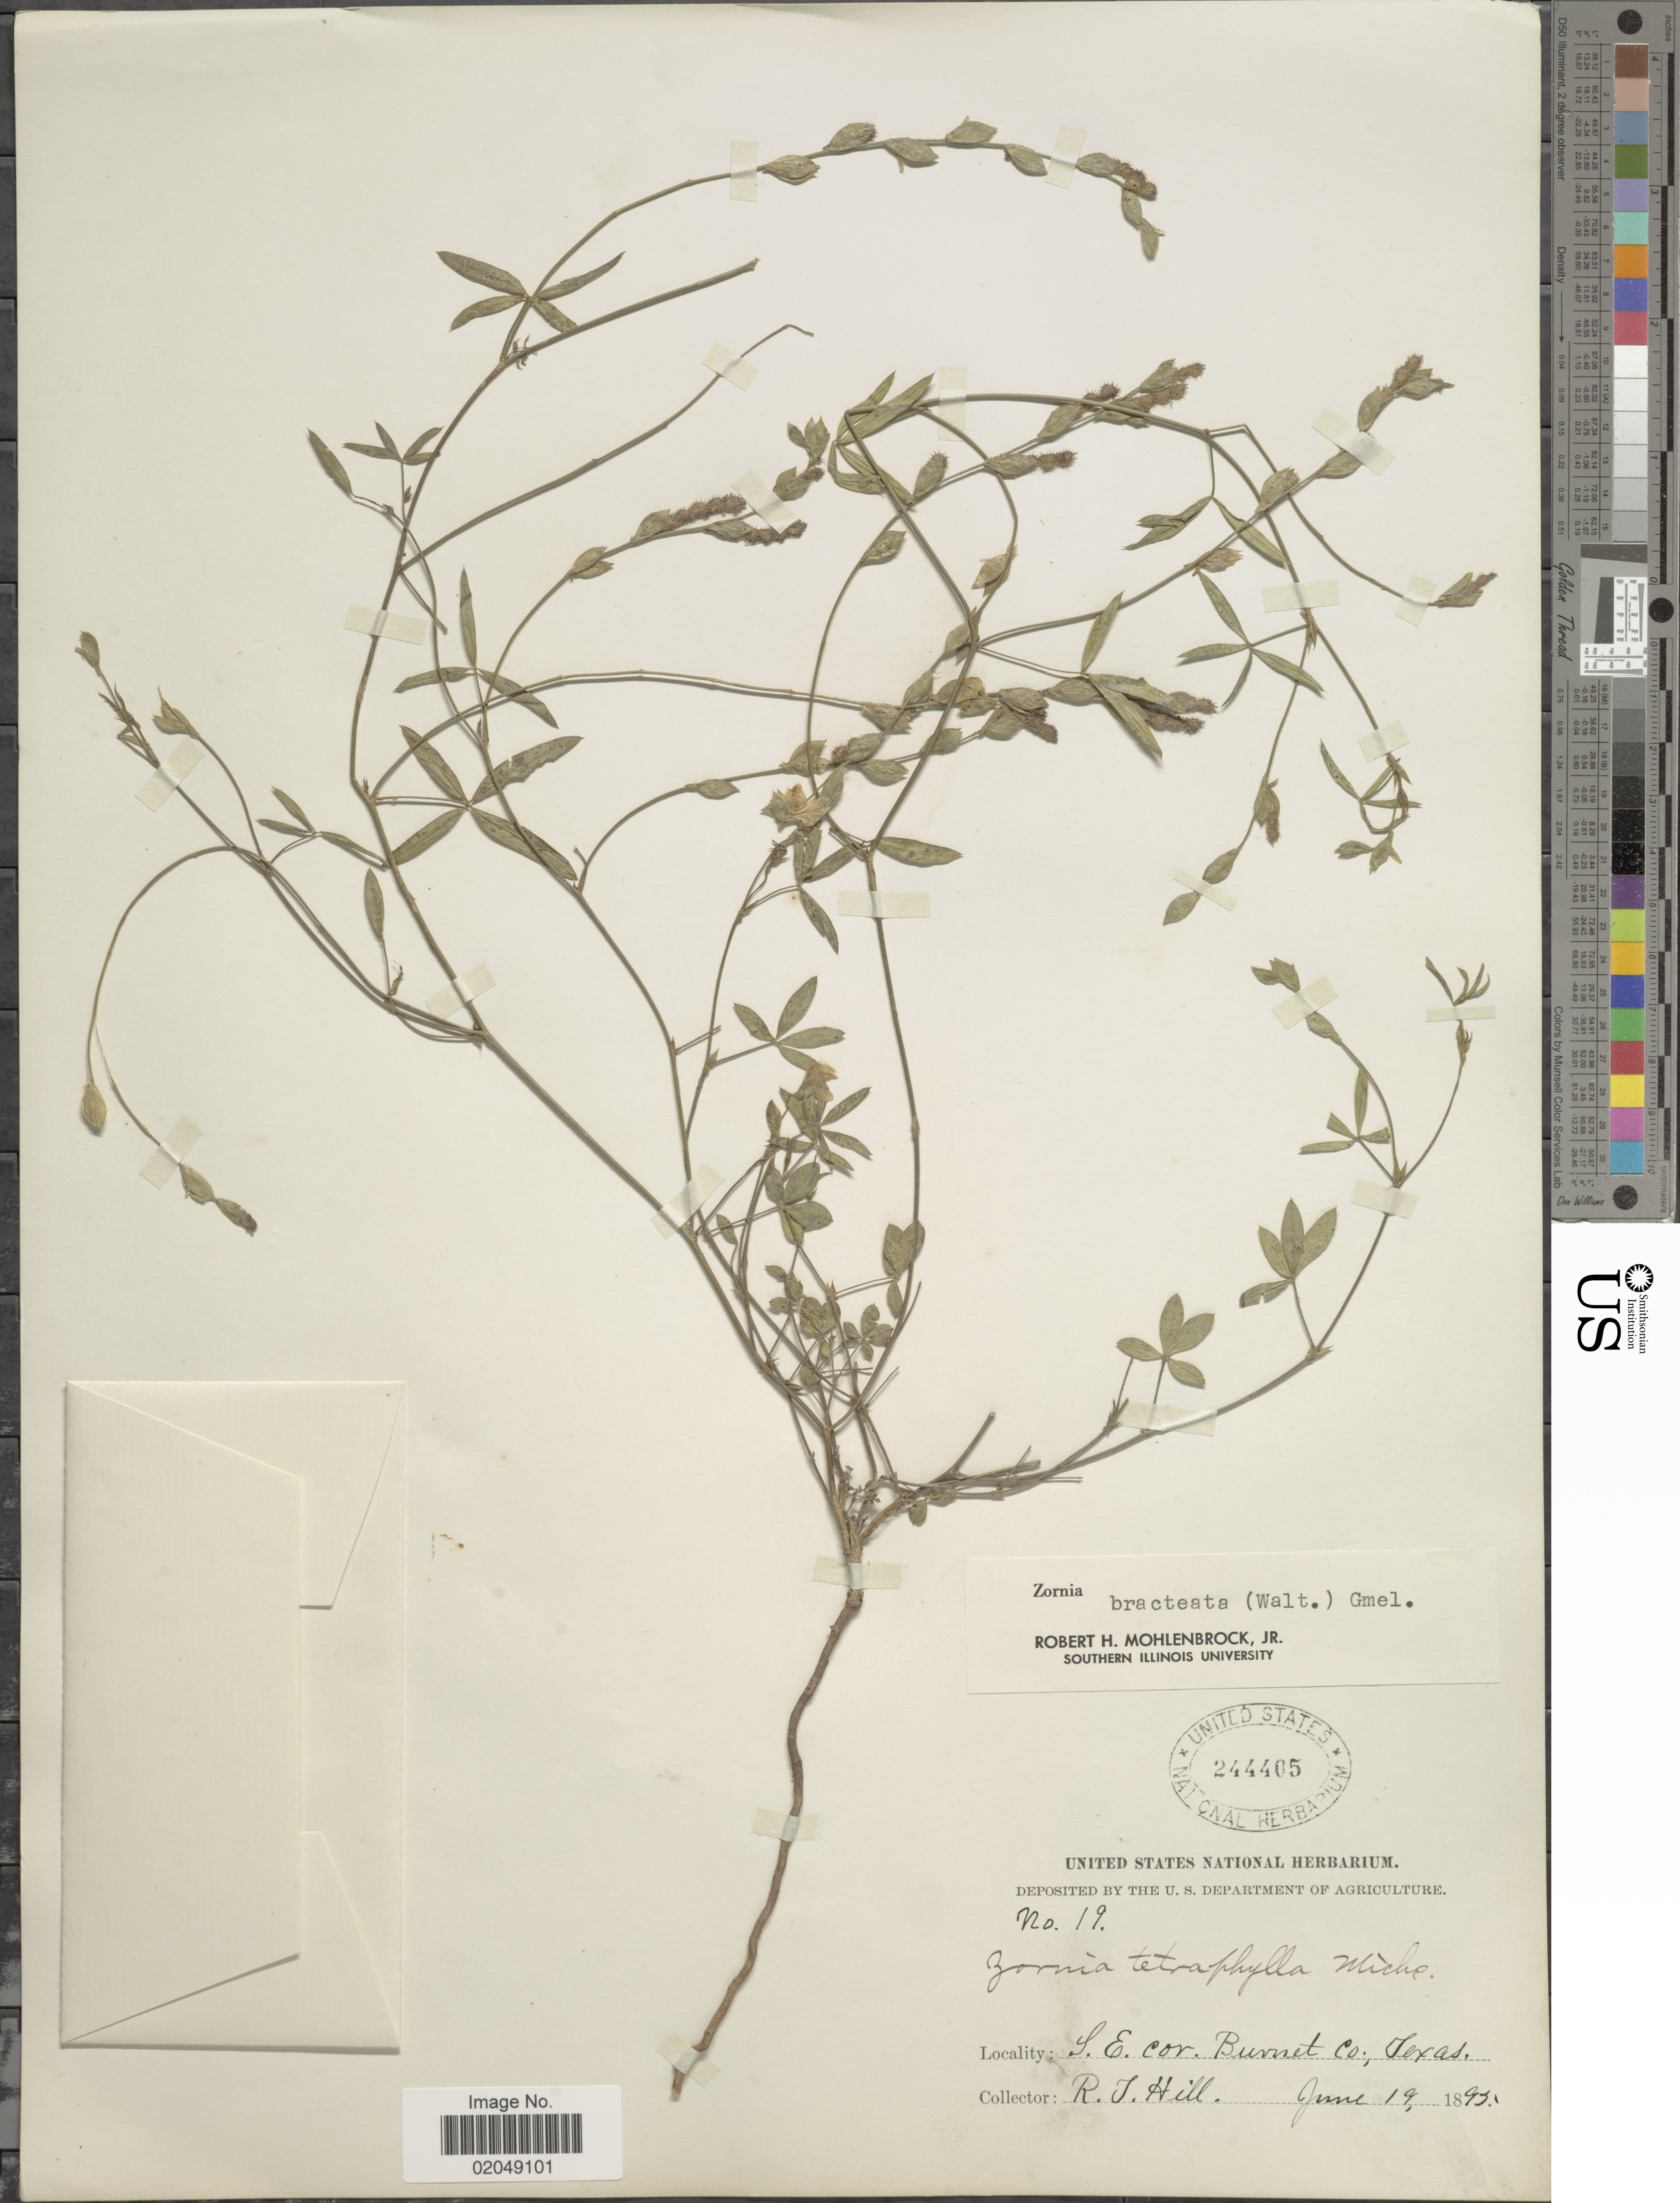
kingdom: Plantae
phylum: Tracheophyta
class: Magnoliopsida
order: Fabales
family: Fabaceae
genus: Zornia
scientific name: Zornia bracteata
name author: J.F. Gmel.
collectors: R. J. Hill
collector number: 19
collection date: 1895-06-19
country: United States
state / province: Texas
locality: S.E. cor. Burnet Co.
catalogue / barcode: US 244405